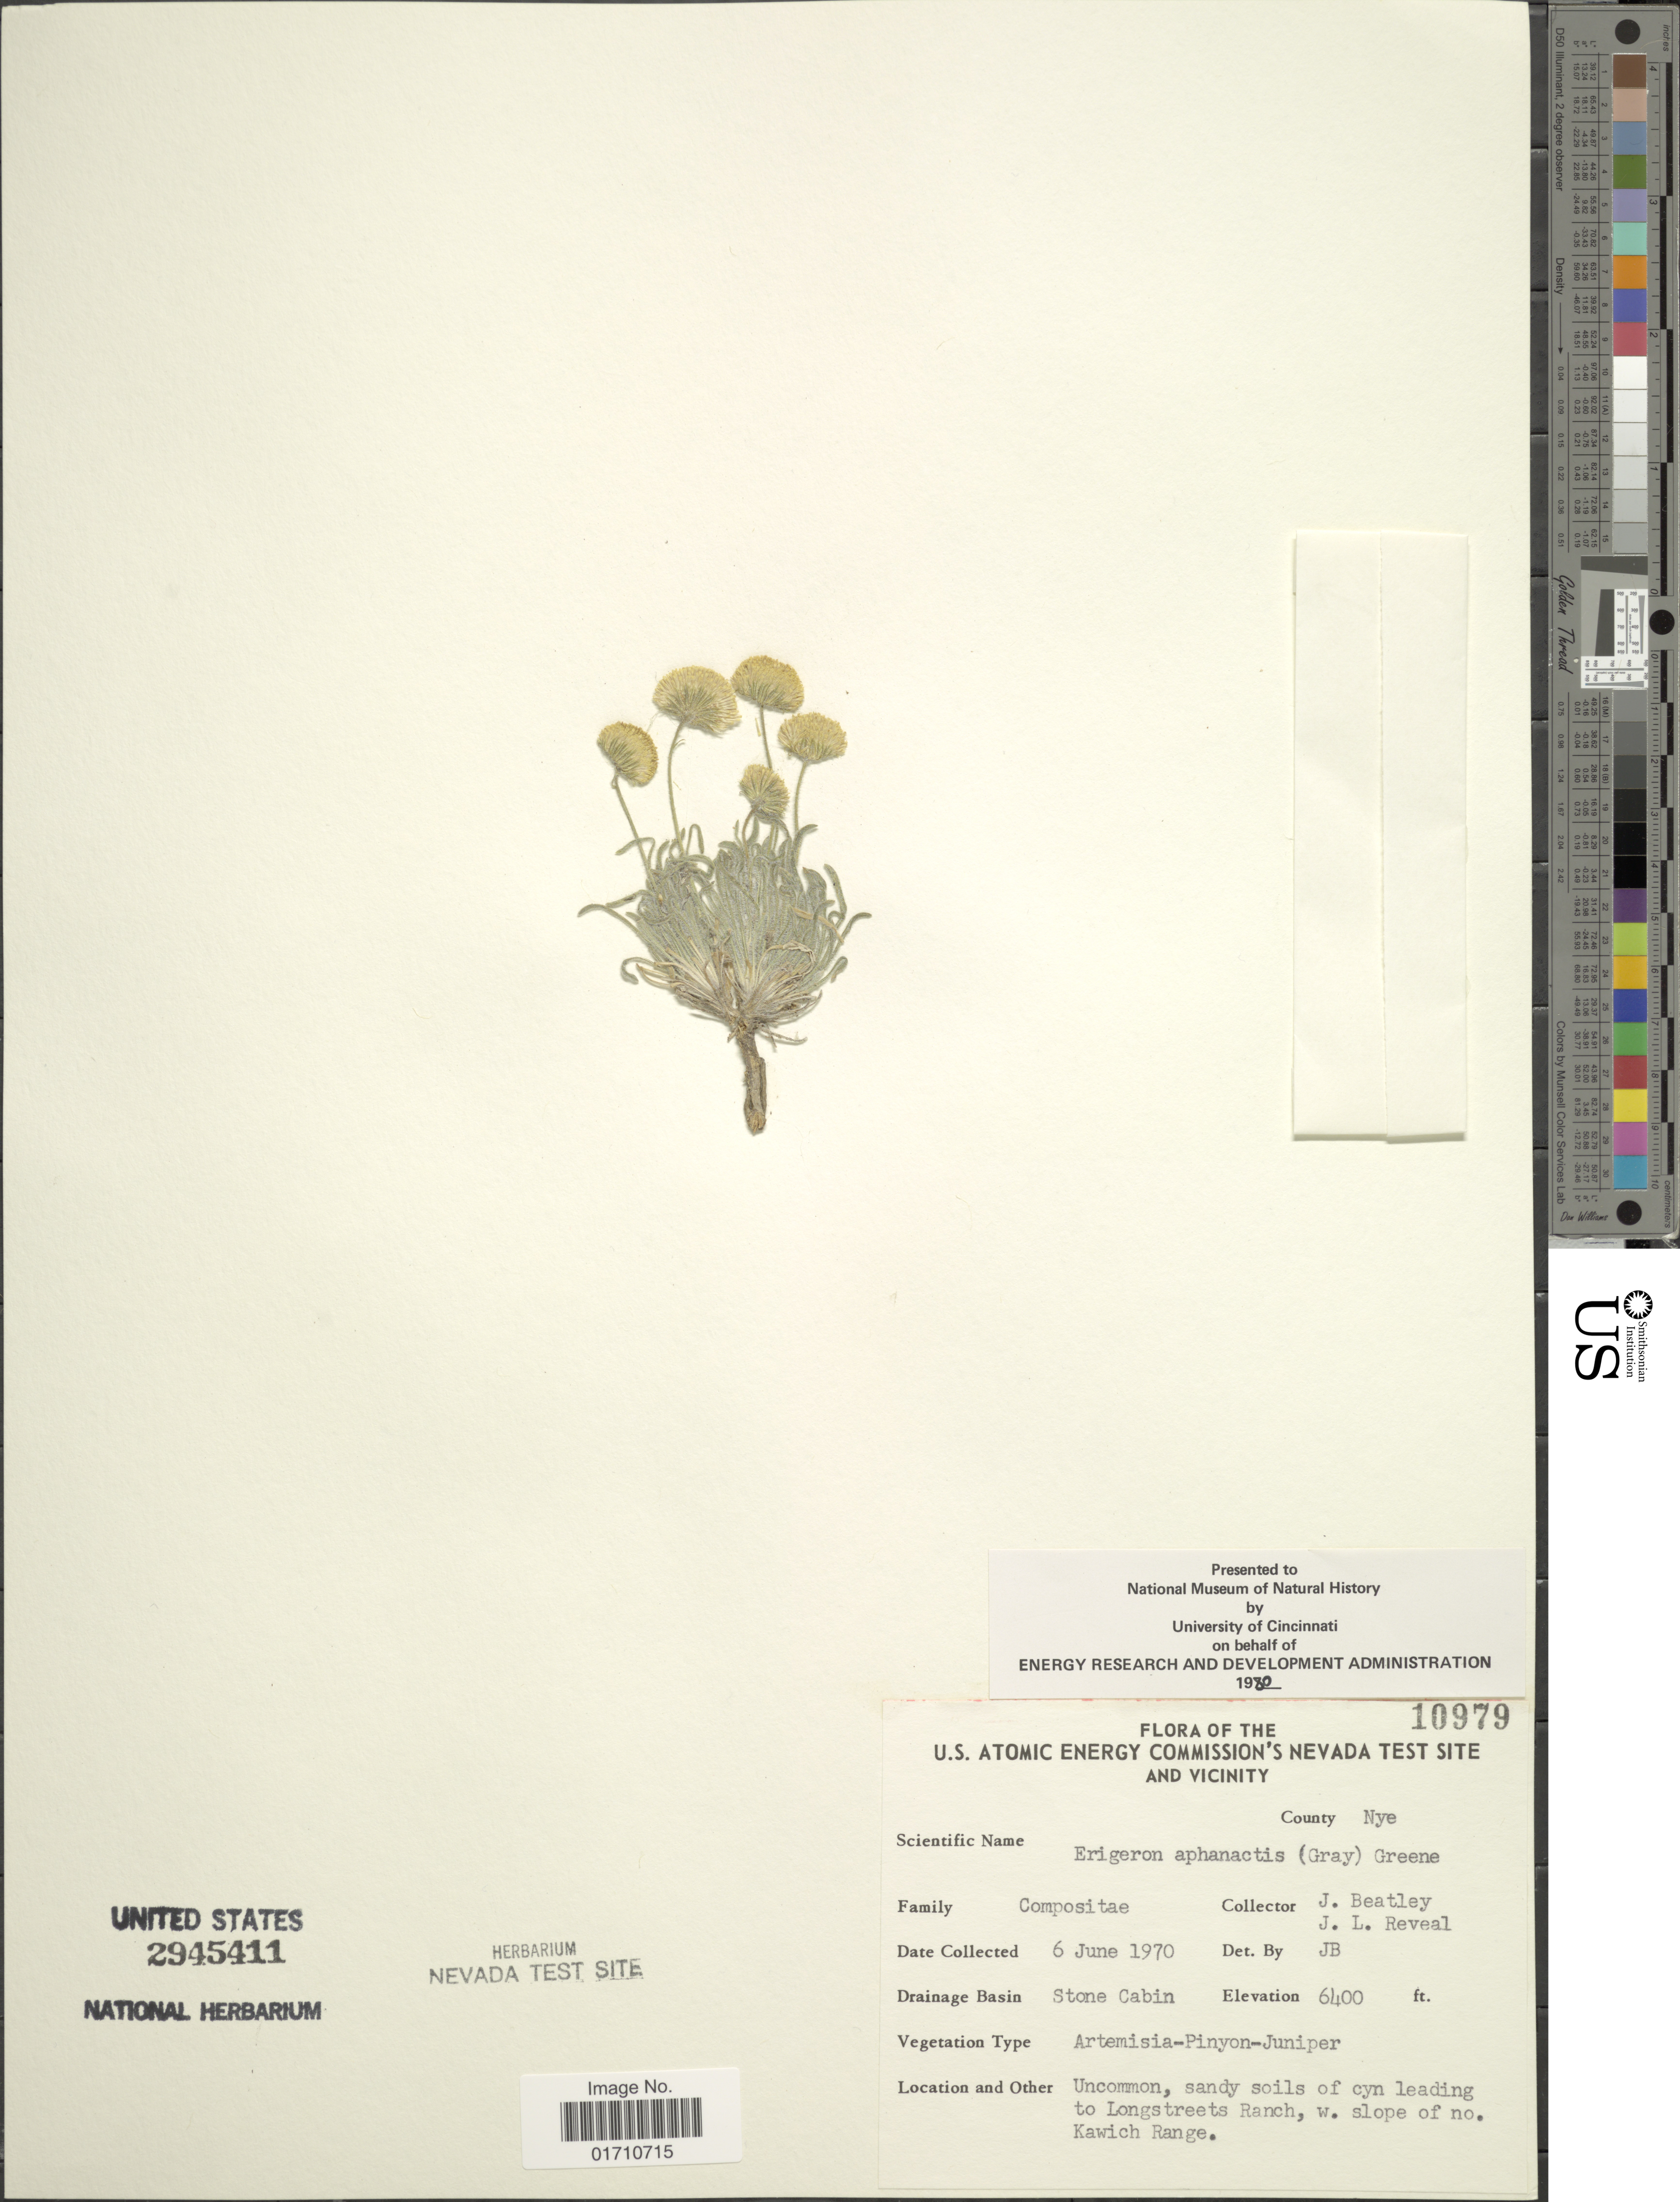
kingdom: Plantae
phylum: Tracheophyta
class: Magnoliopsida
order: Asterales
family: Asteraceae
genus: Erigeron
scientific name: Erigeron aphanactis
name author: (A. Gray) Greene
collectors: J. C. Beatley & J. L. Reveal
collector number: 10979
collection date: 1970-06-06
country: United States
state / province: Nevada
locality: U.S. Atomic Energy Commission's Nevada Test Site and Vicinity, County Nye, Drainage Basin Stone Cabin, Uncommon, sandy soil of cyn leading to Longstreets Ranch, w. slope of no. Kawich Range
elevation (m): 1951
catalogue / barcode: US 2945411